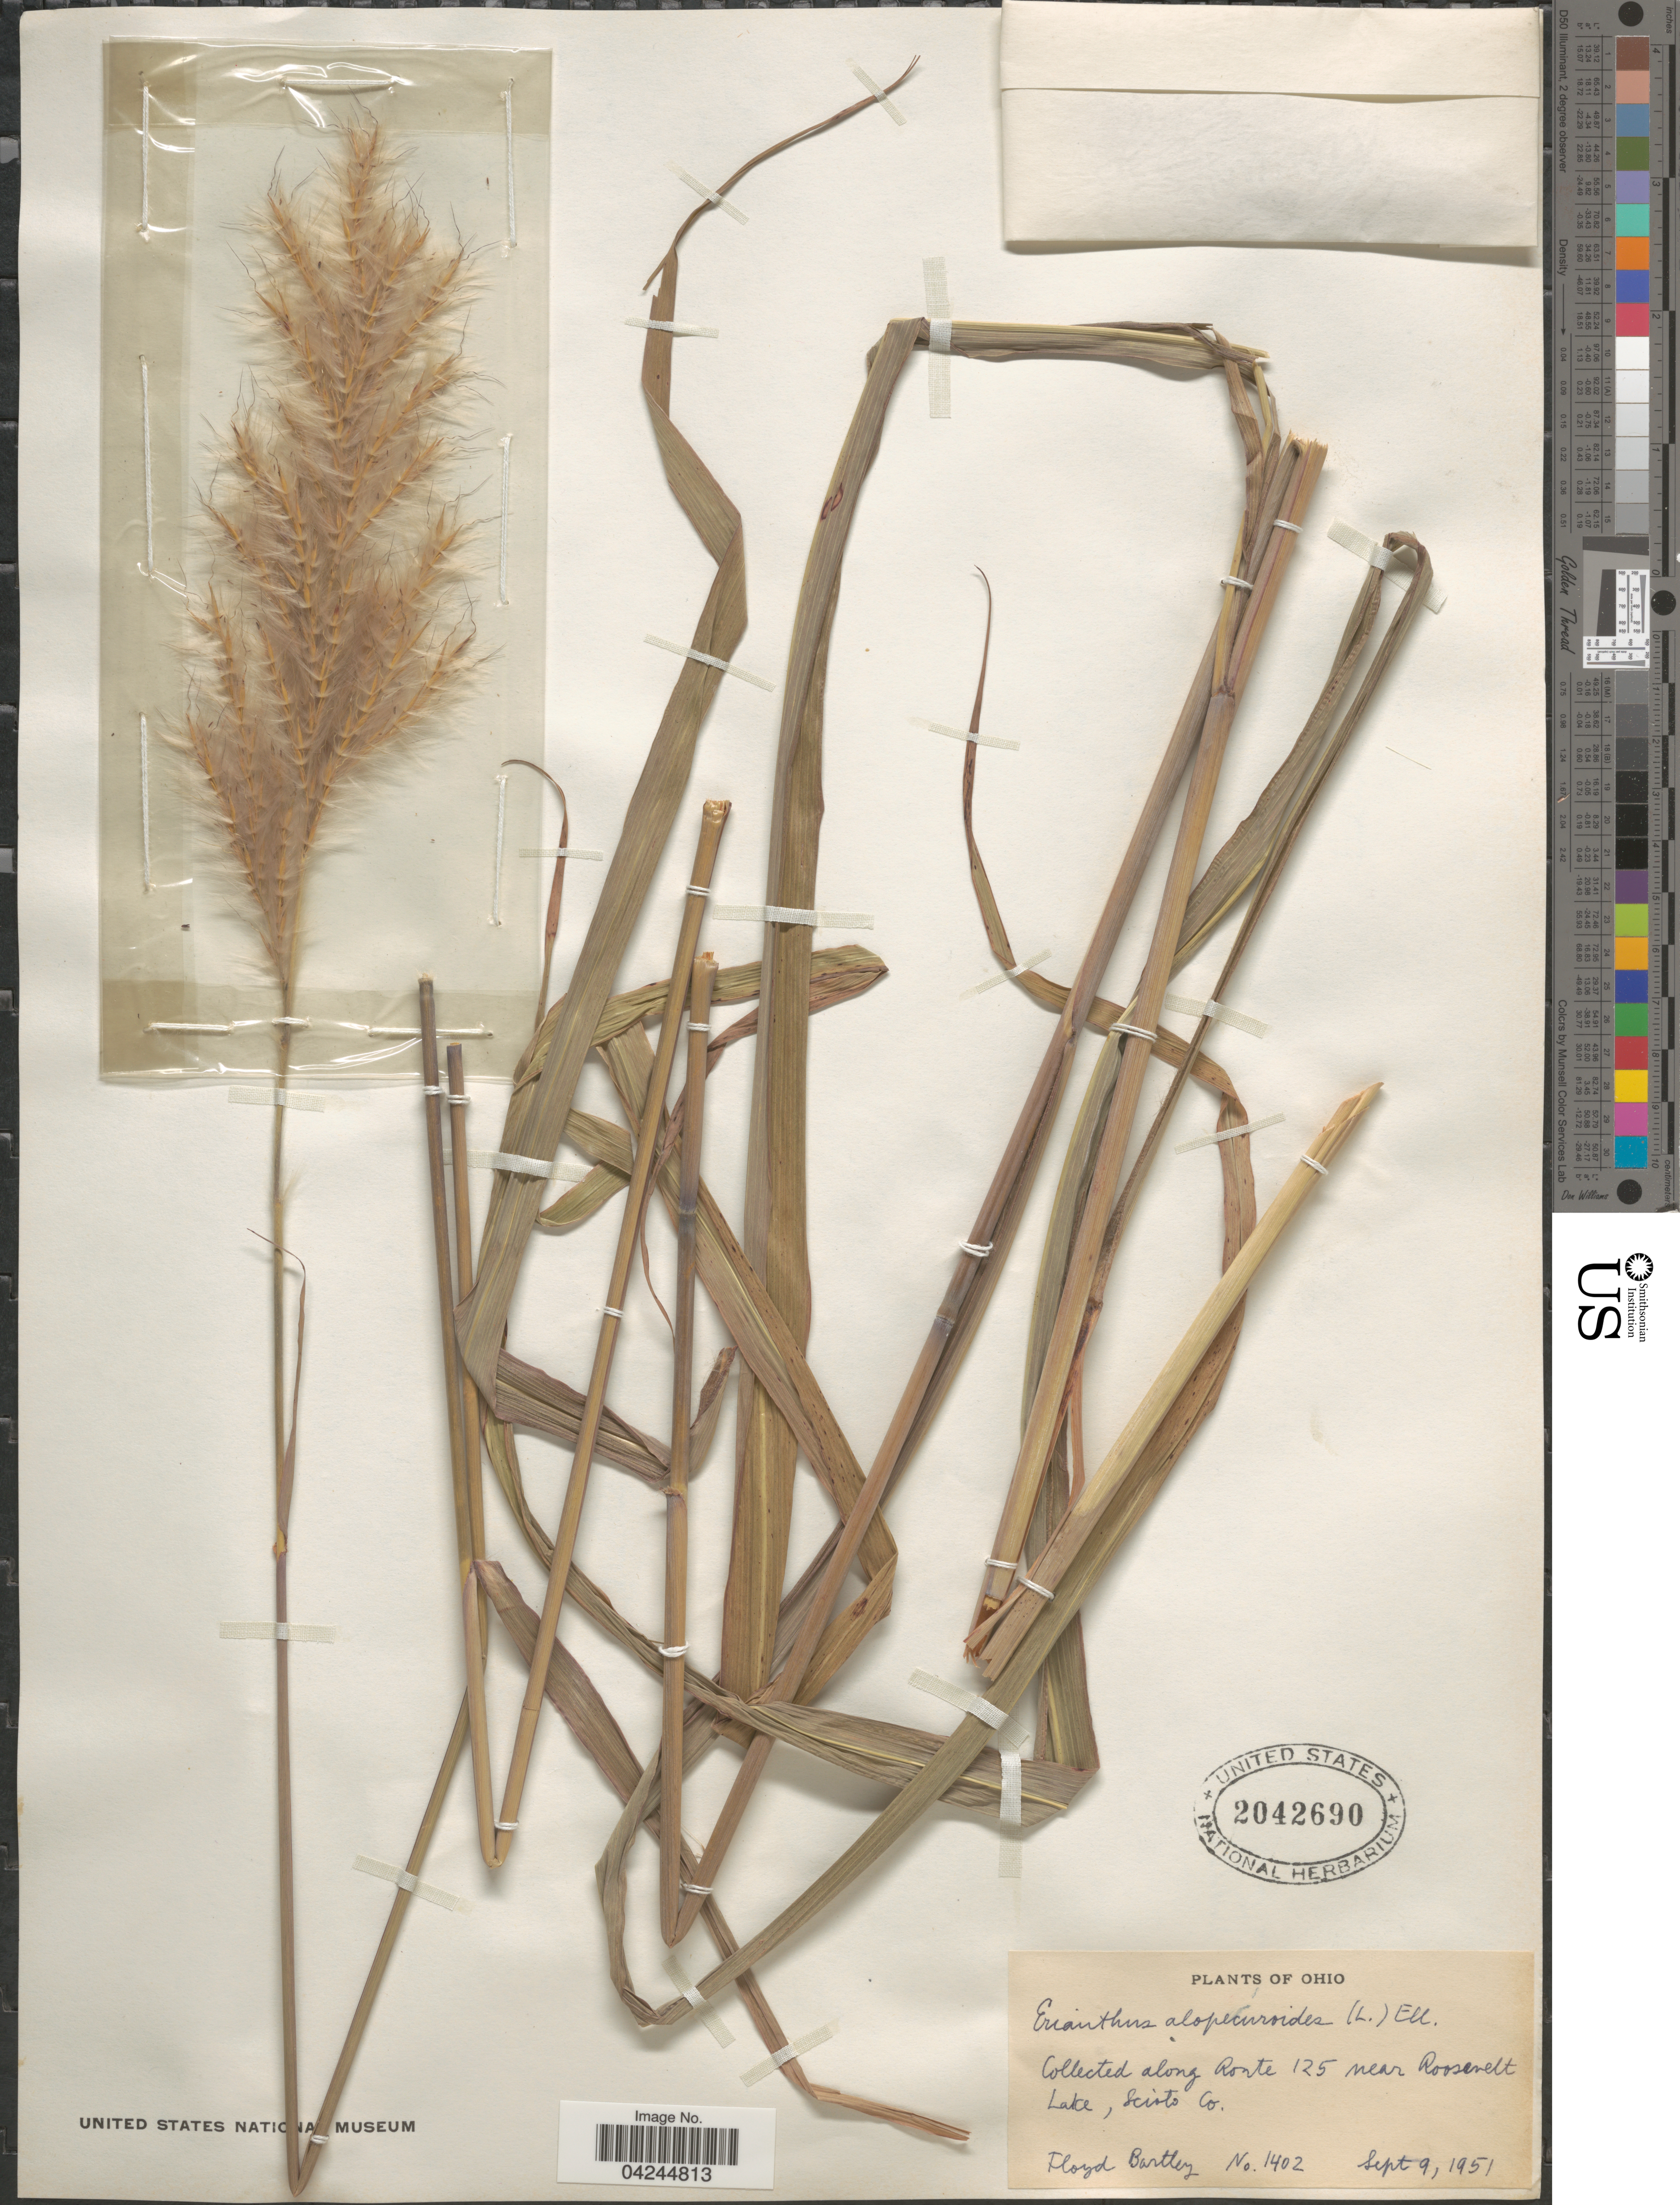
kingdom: Plantae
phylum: Tracheophyta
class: Liliopsida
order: Poales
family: Poaceae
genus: Erianthus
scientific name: Erianthus alopecuroides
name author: Elliott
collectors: F. Bartley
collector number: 1402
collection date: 1951-09-09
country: United States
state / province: Ohio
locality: Along Route 125 near Roosevelt Lake, Scioto Co.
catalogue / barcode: US 2042690